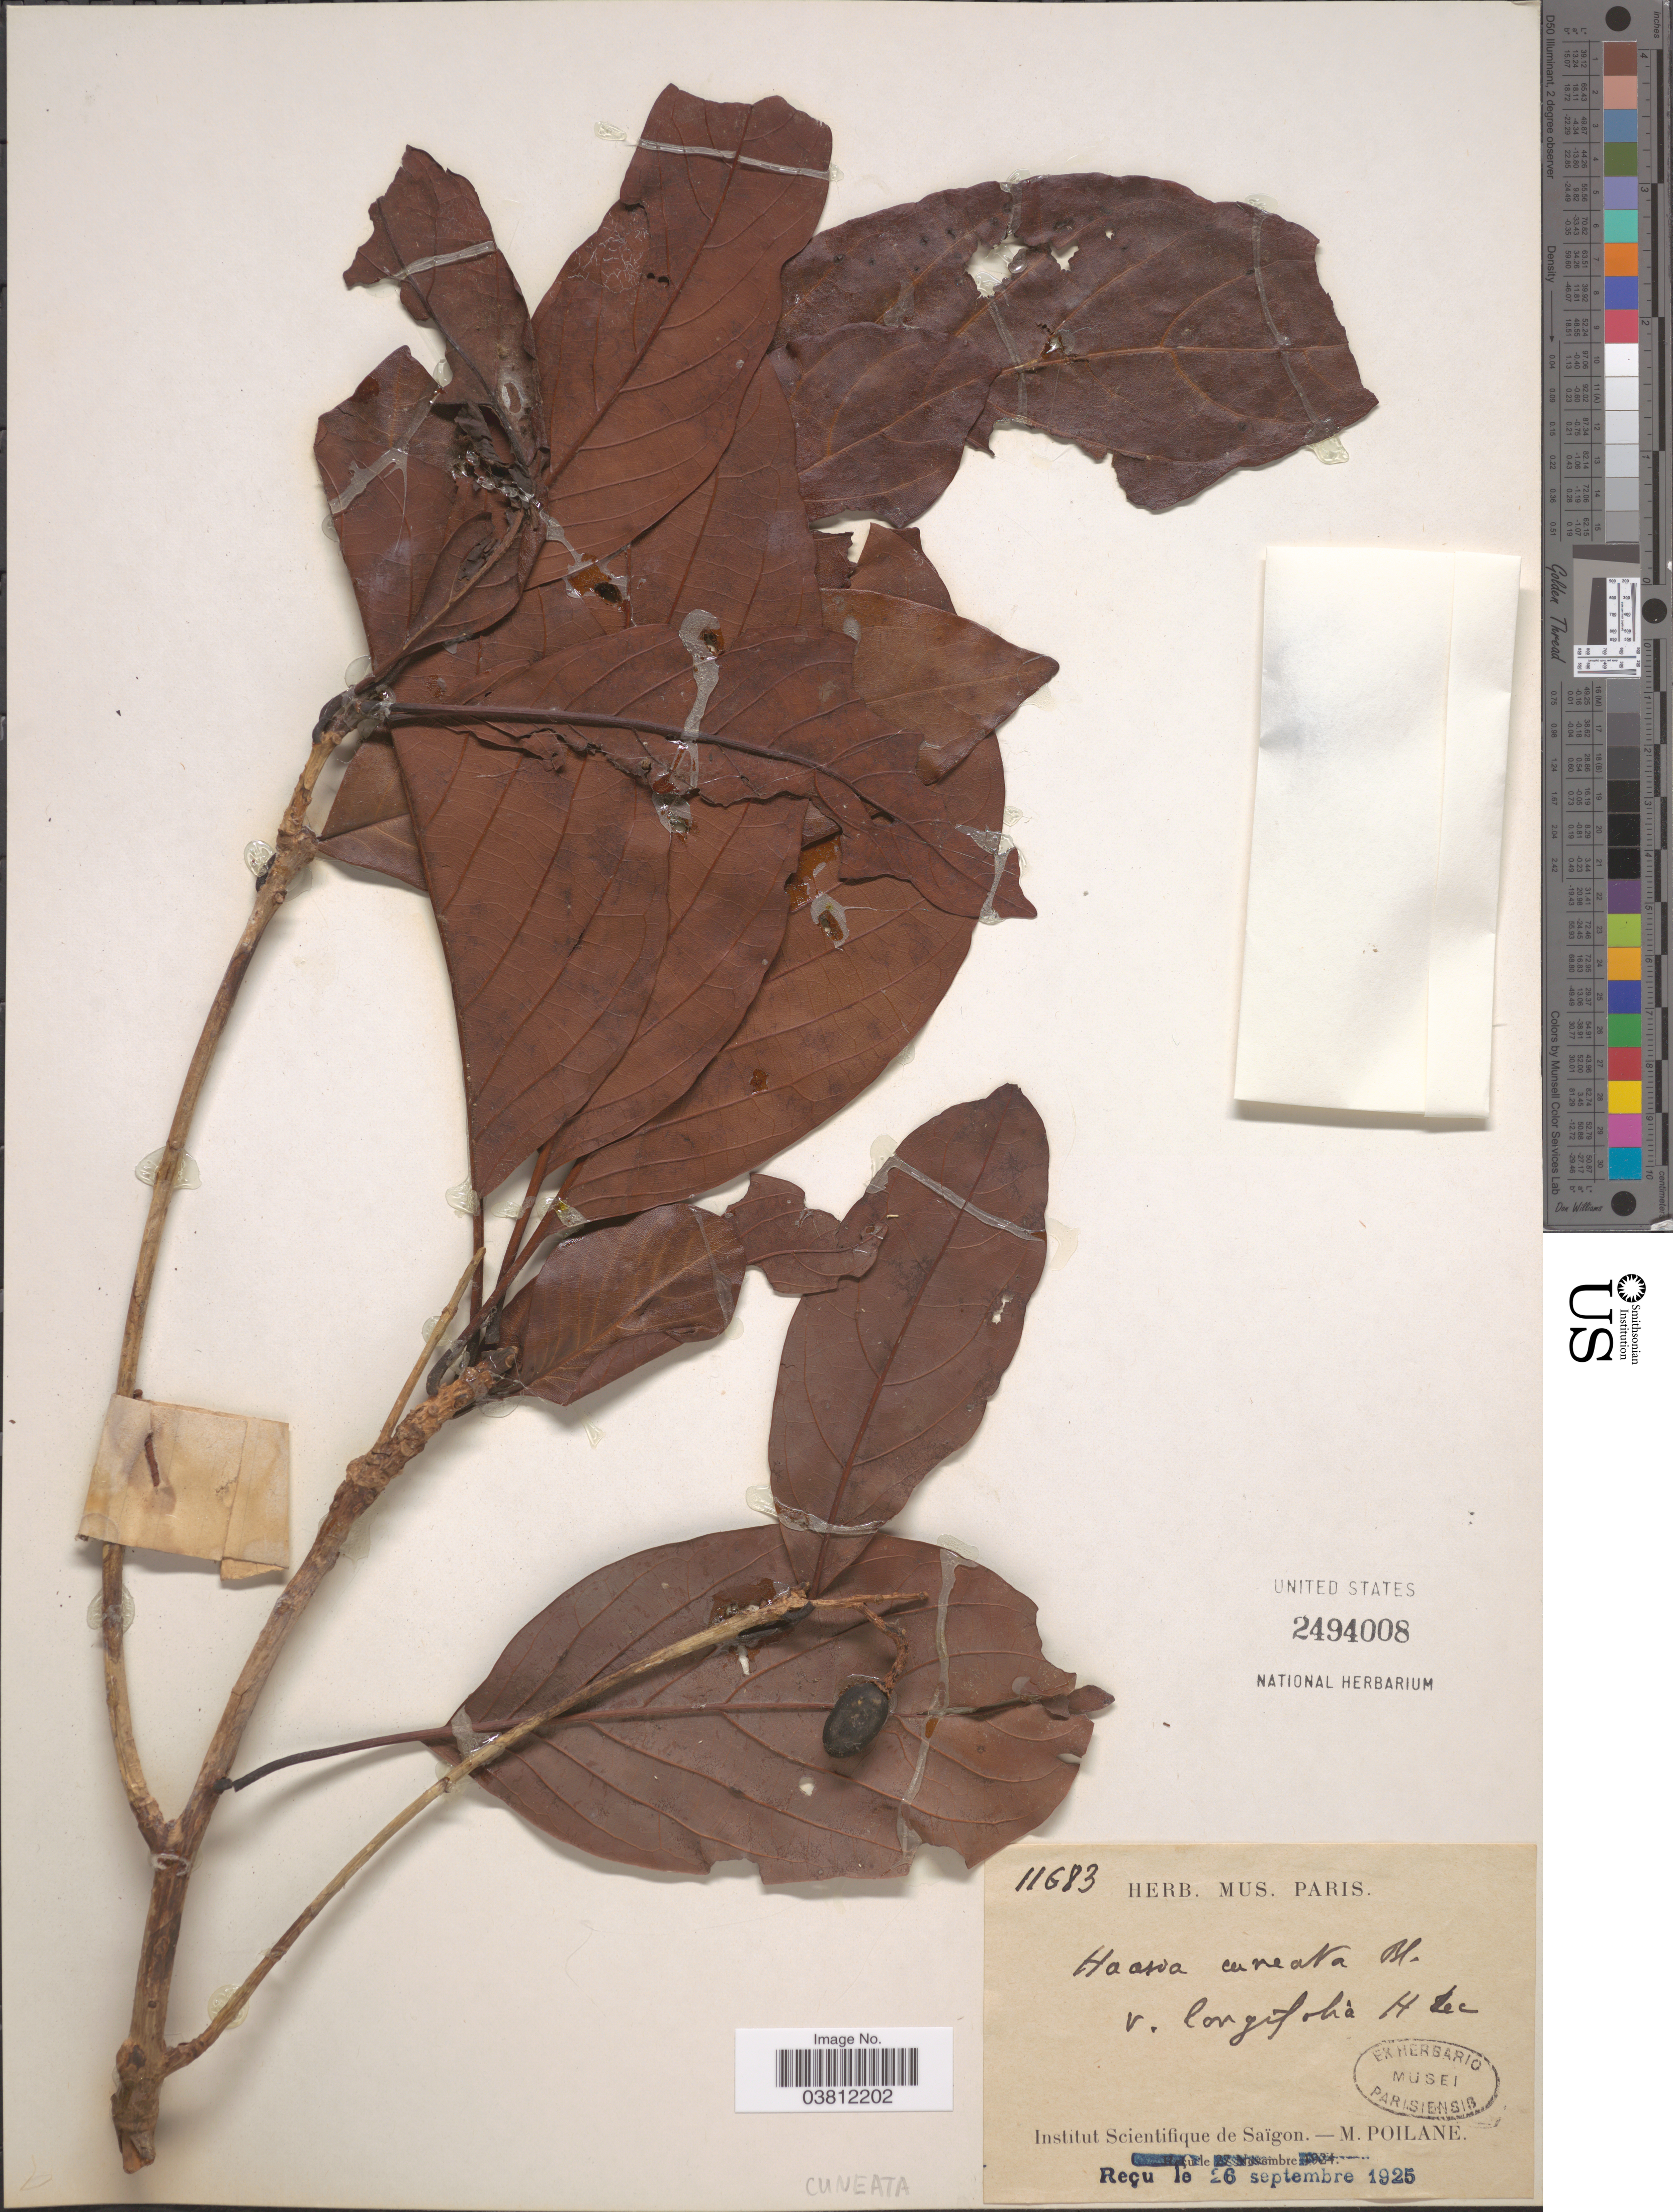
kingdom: Plantae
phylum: Tracheophyta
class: Magnoliopsida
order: Laurales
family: Lauraceae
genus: Dehaasia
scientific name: Dehaasia cuneata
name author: Gamble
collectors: M. Poilane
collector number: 11683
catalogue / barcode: US 2494008